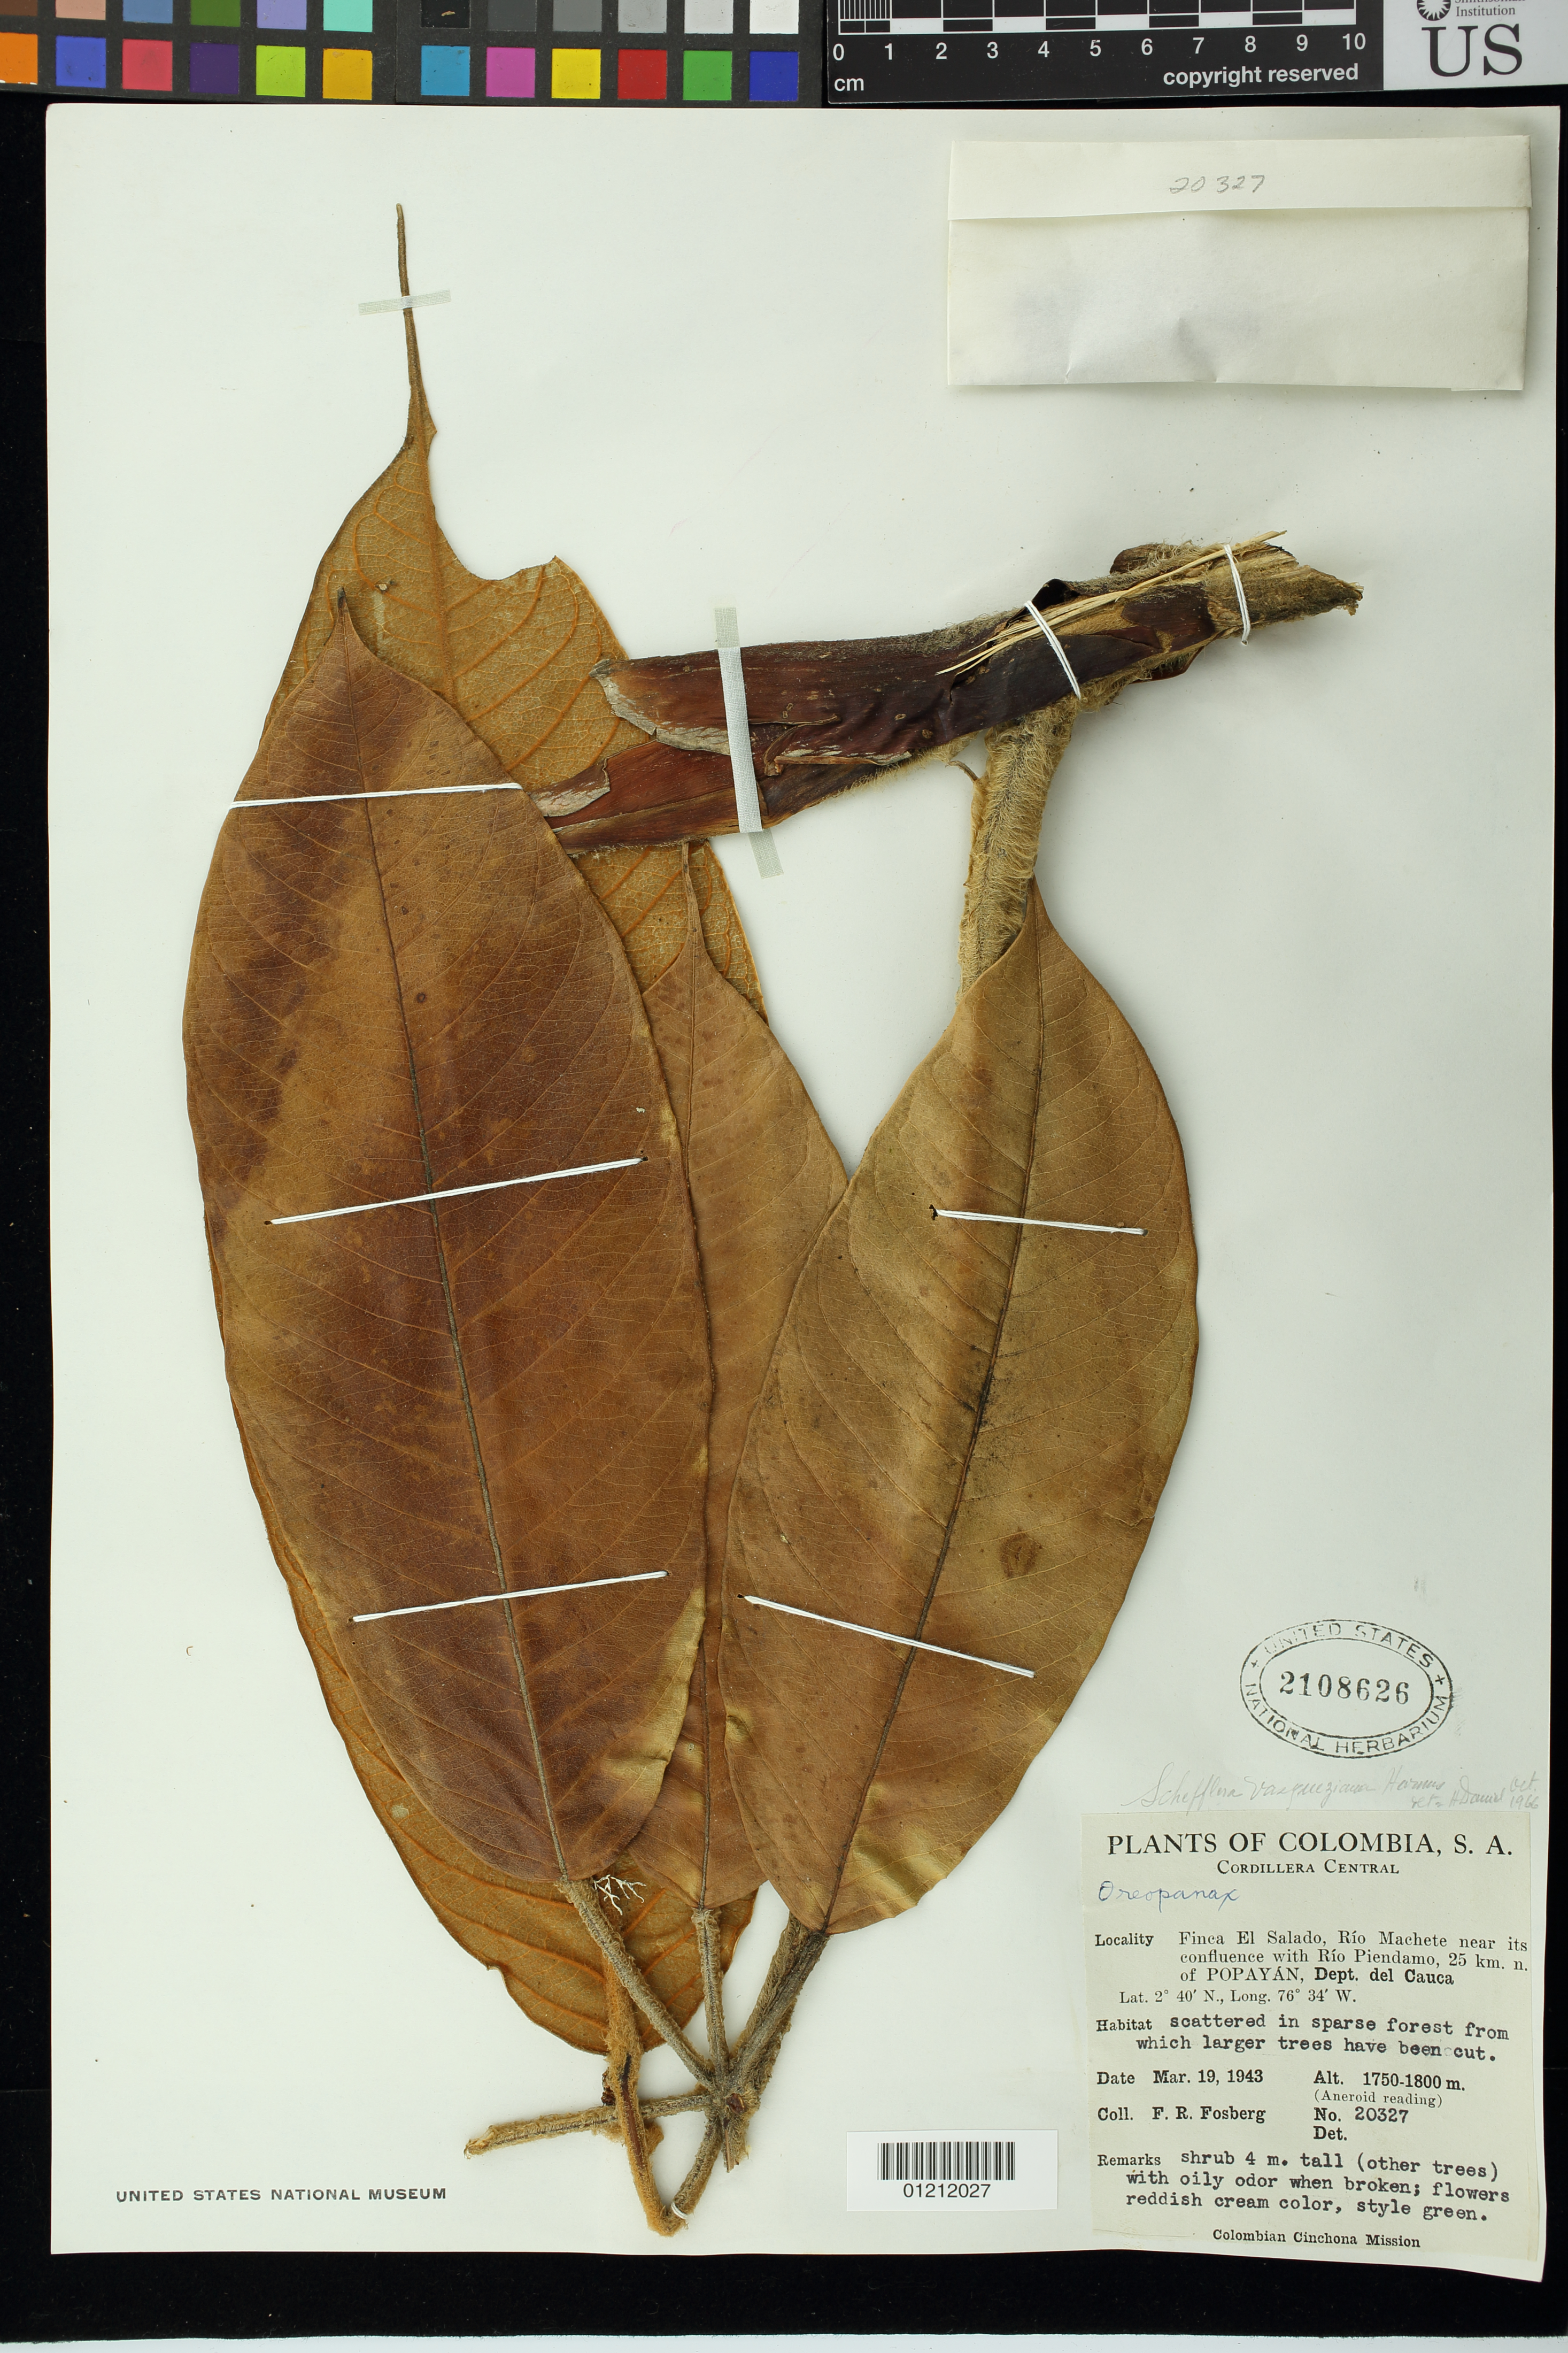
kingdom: Plantae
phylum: Tracheophyta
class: Magnoliopsida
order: Apiales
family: Araliaceae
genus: Schefflera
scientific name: Schefflera vasqueziana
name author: Harms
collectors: F. R. Fosberg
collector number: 20327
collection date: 1943-03-19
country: Colombia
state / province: Cauca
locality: Cordillera Central. Finca El Salado, Río Machete near its confluence with Río Piendamo, 25 km. n. of Popayan.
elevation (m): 1750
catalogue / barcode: US 2108626